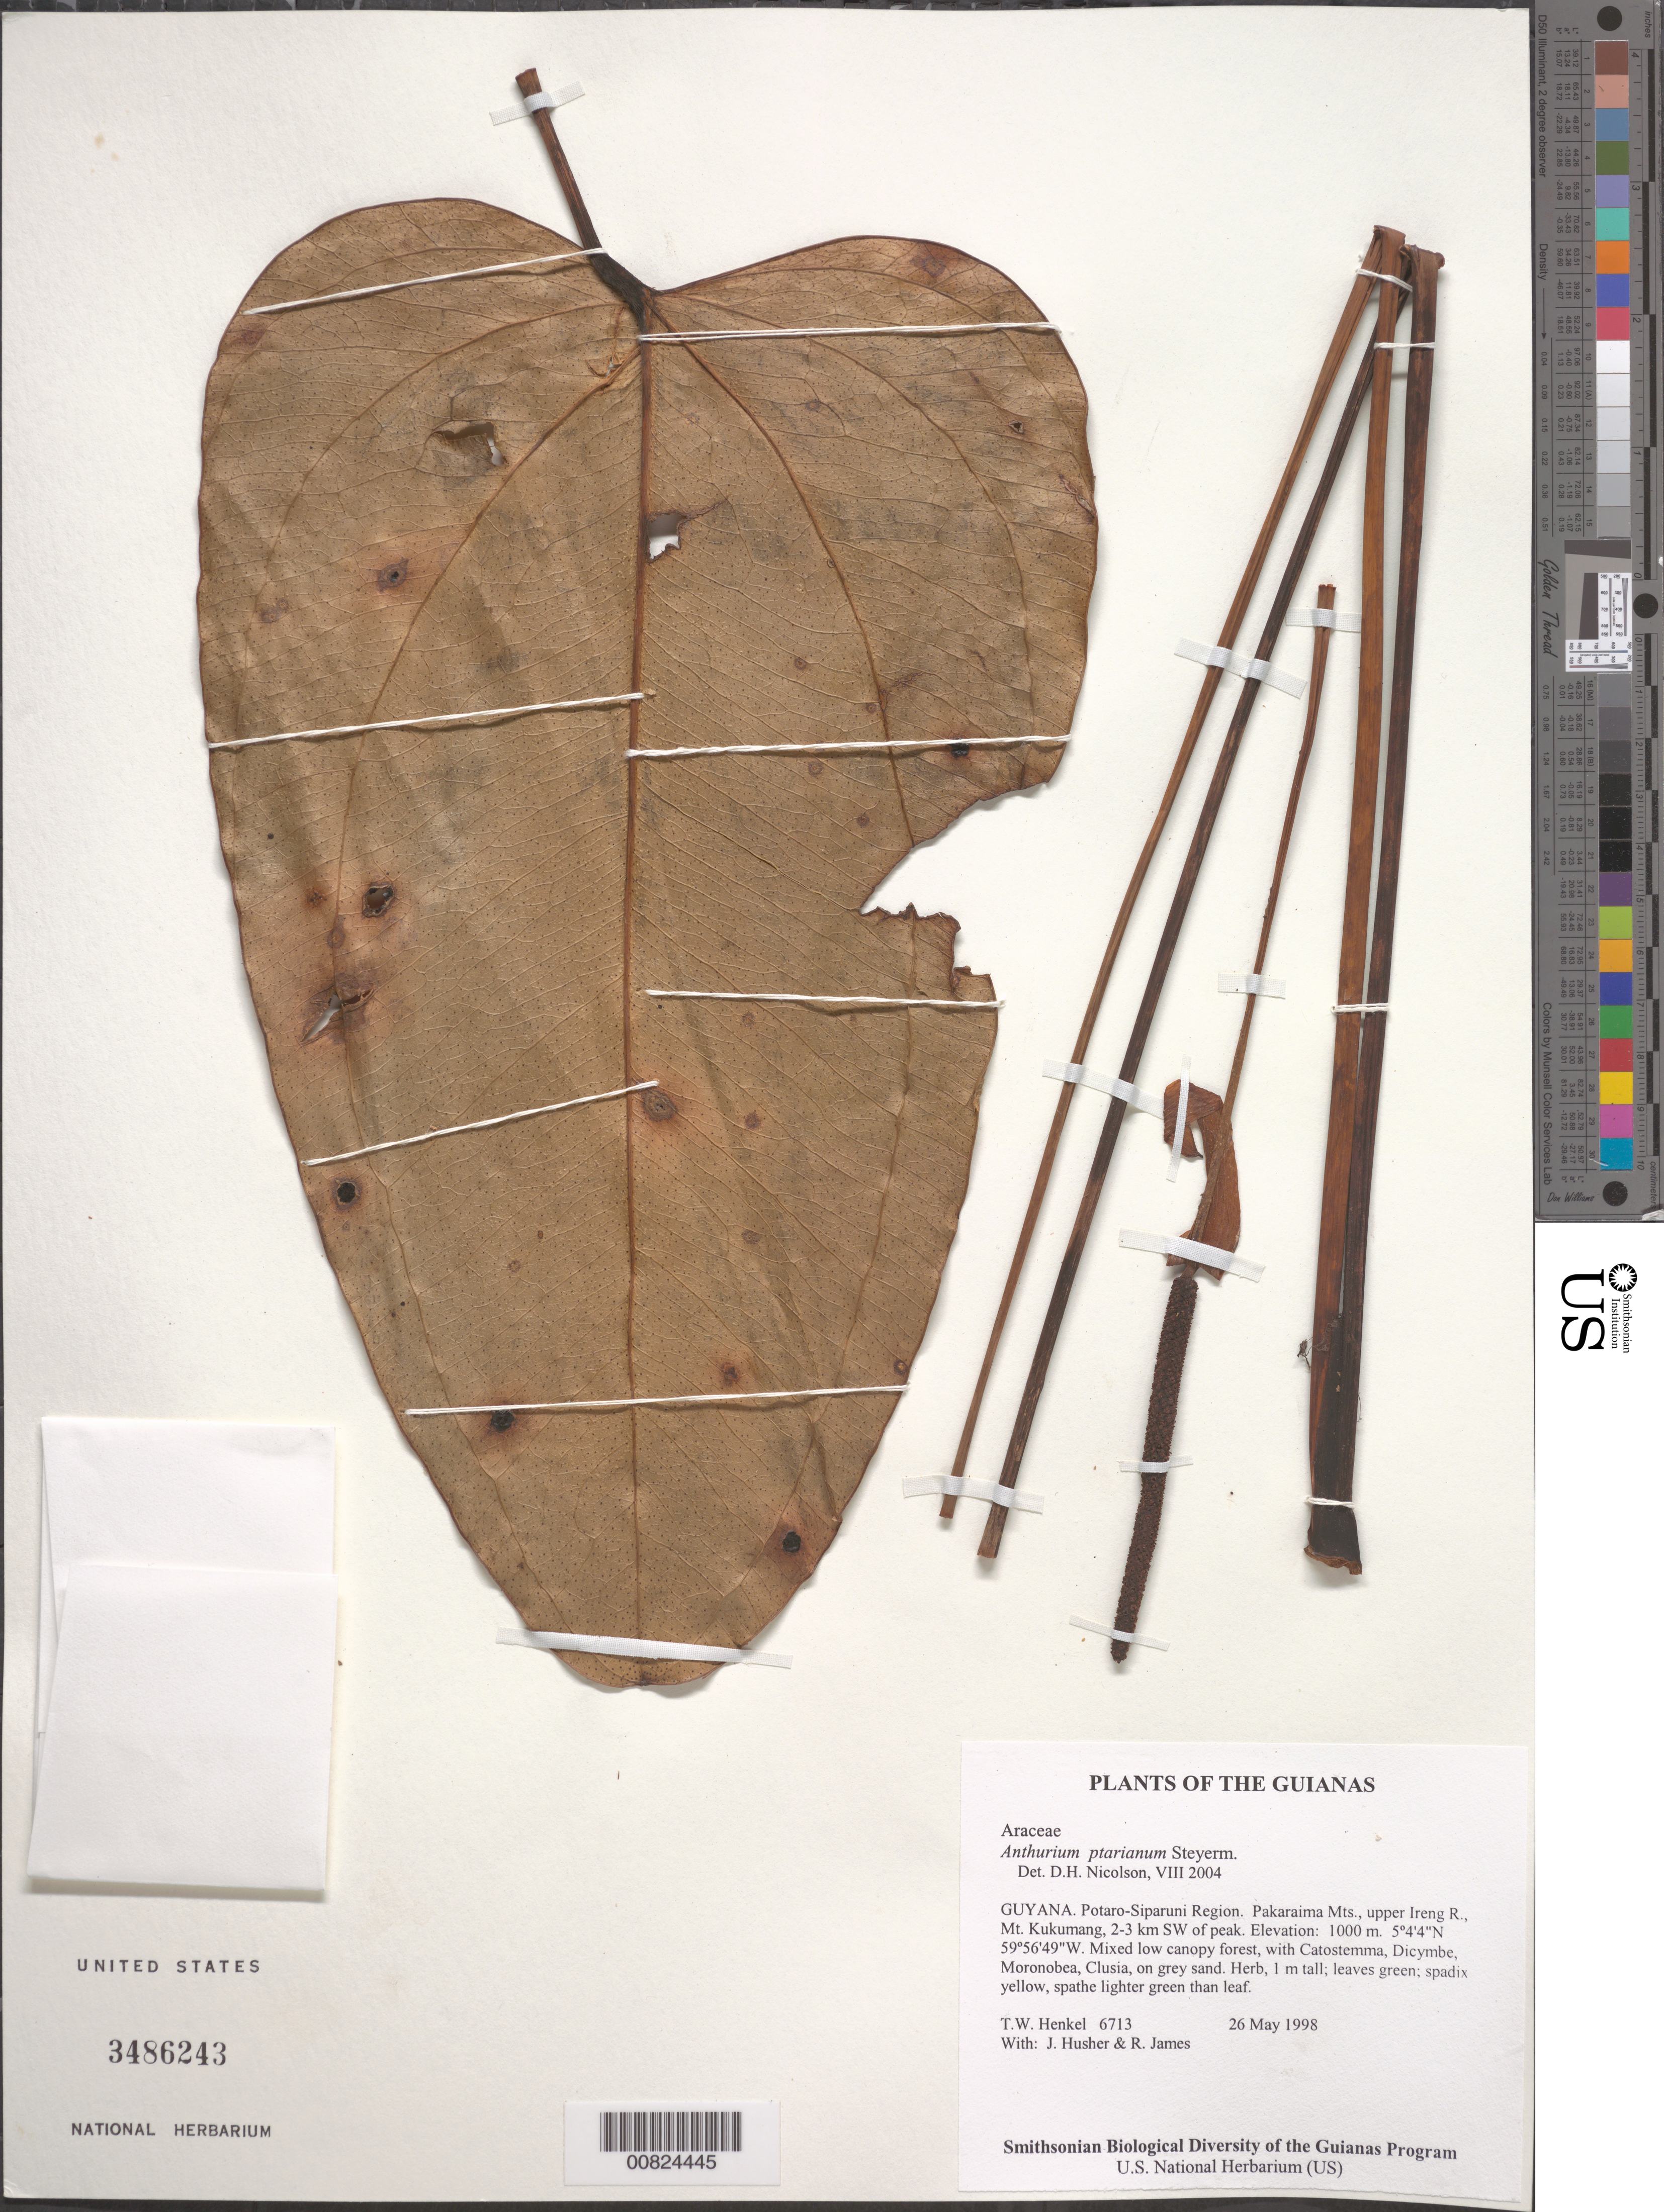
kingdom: Plantae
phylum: Tracheophyta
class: Liliopsida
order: Alismatales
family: Araceae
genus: Anthurium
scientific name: Anthurium ptarianum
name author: Steyerm.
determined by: Nicolson, Dan H.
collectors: T. Henkel, J. Husher & R. James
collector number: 6713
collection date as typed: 26 May 1998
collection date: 1998-05-26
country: Guyana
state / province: Potaro-Siparuni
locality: Pakaraima Mts., upper Ireng R., Mt. Kukumang, 2-3 km SW of peak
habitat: Mixed low canopy forest, with Catostemma, Dicymbe, Moronobea, Clusia, on grey sand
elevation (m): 1000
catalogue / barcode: US 3486243